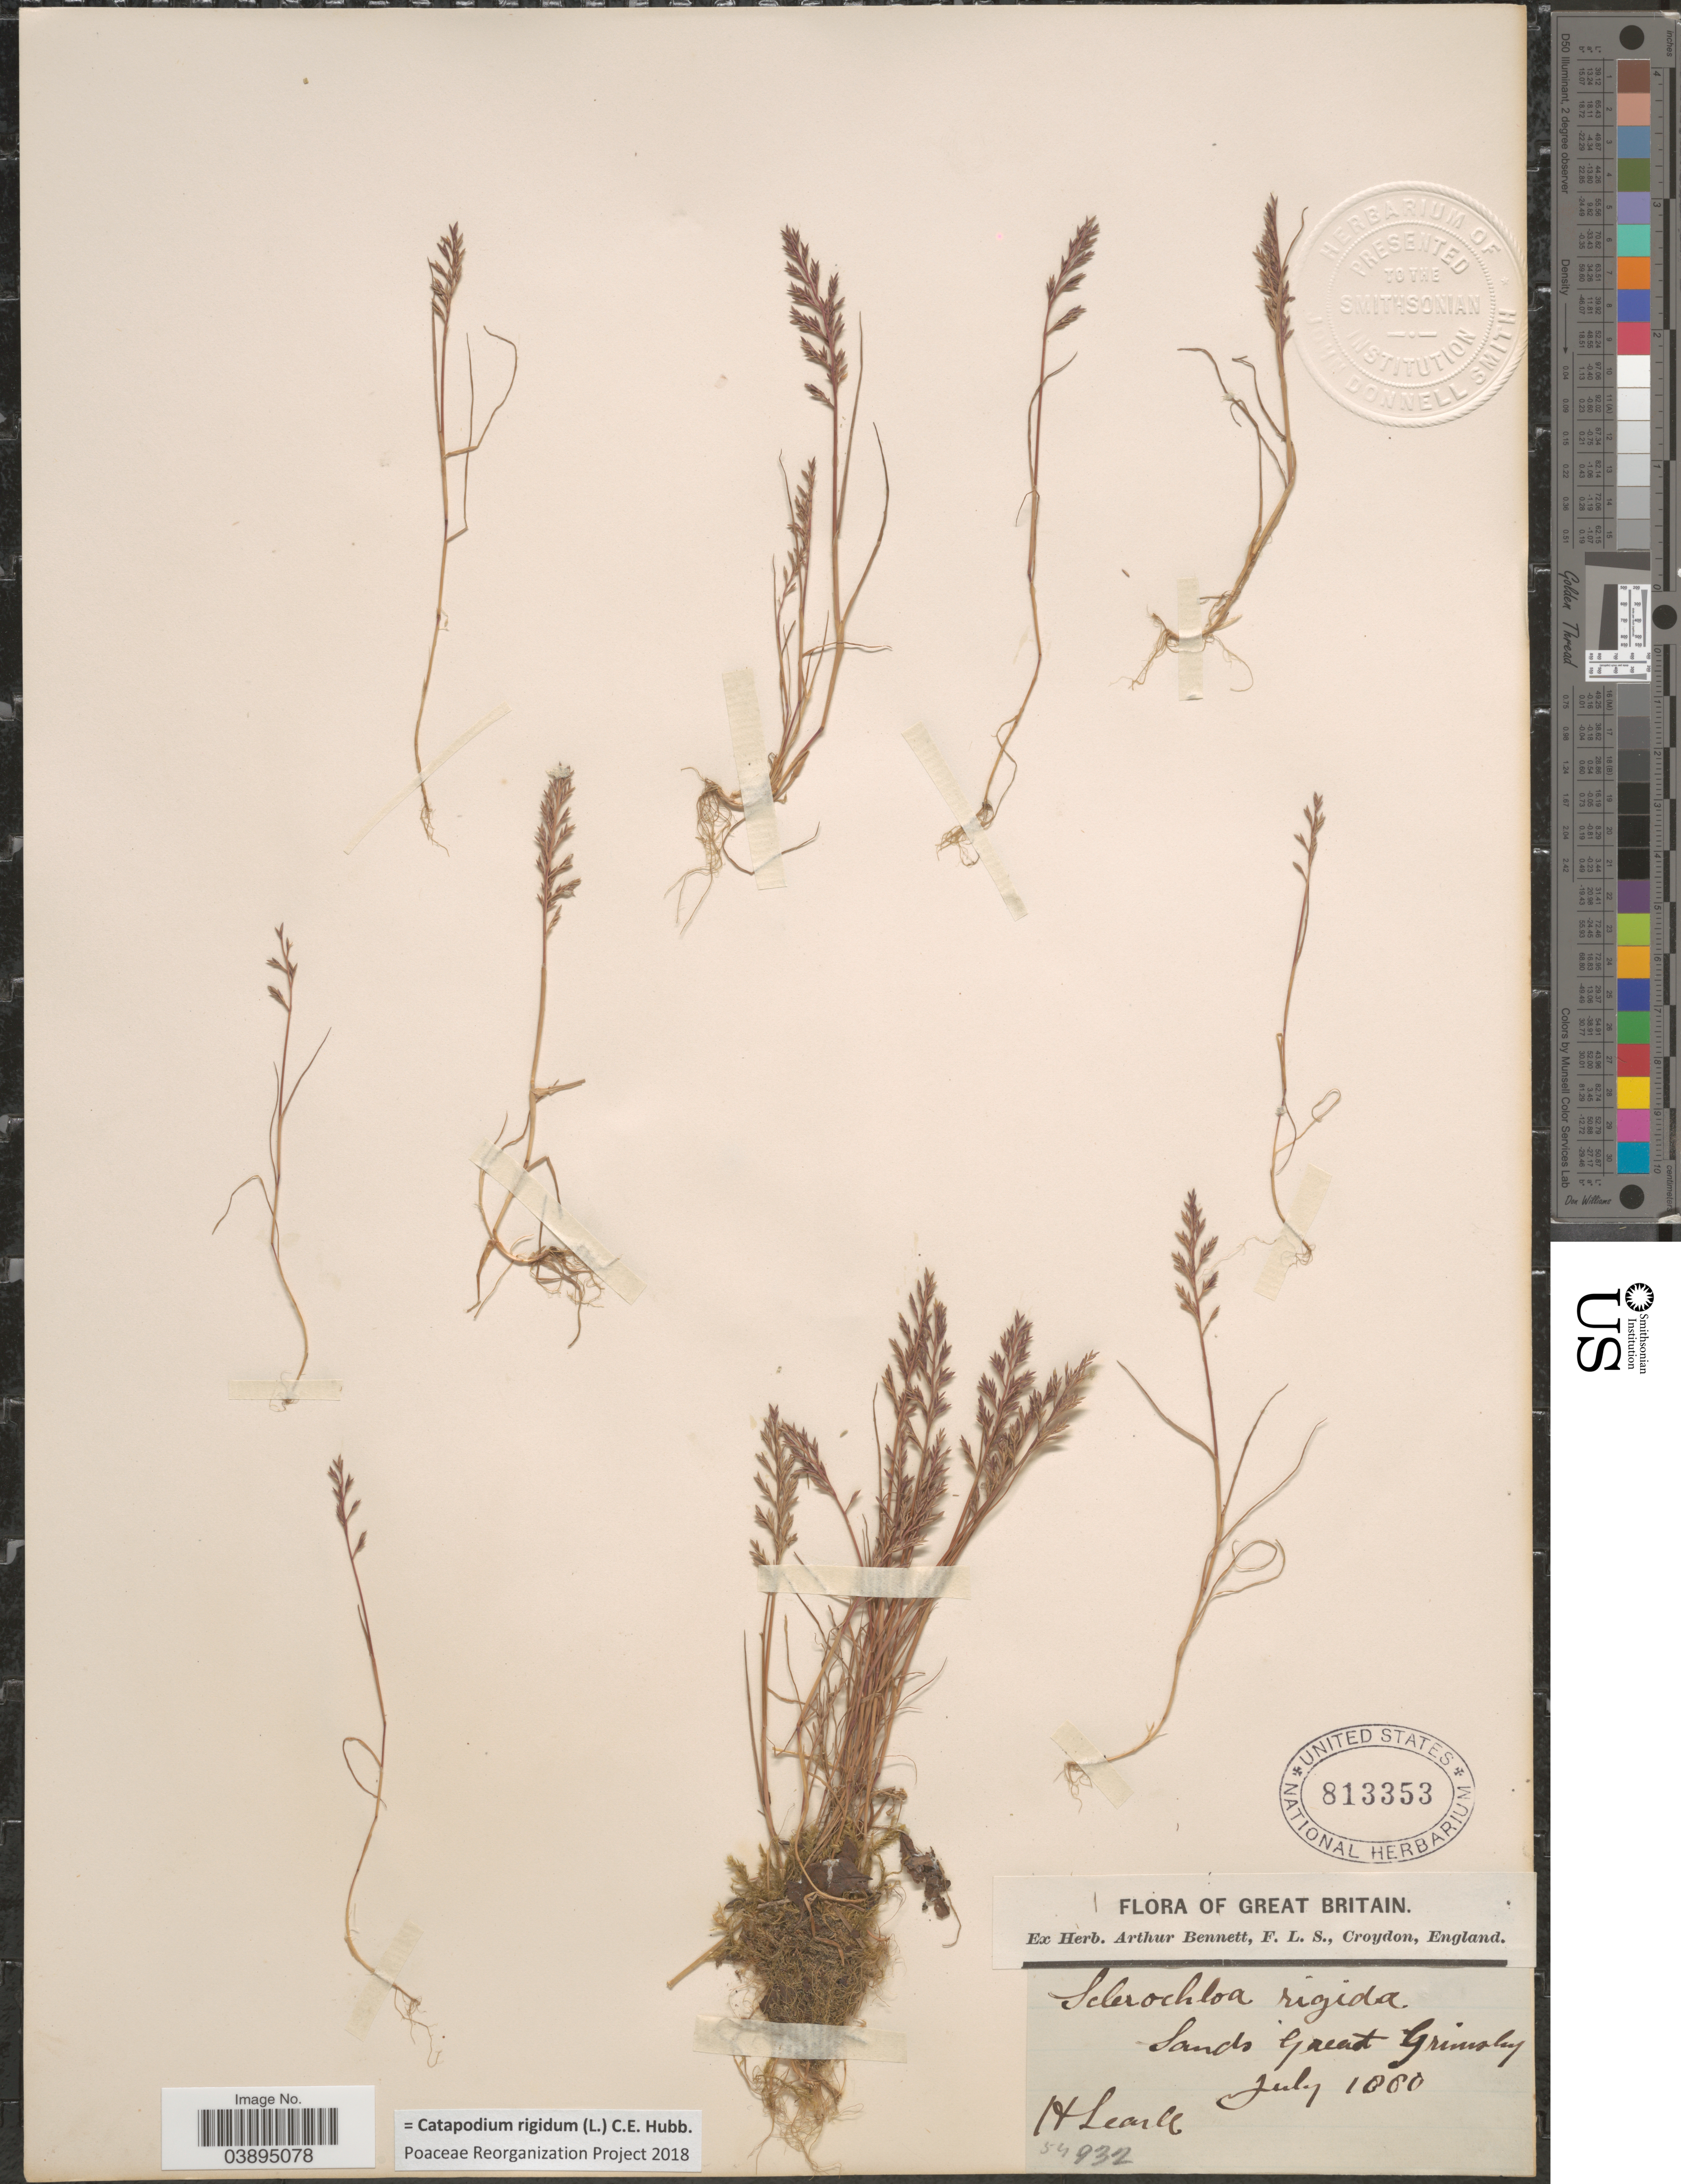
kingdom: Plantae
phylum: Tracheophyta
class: Liliopsida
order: Poales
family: Poaceae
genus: Catapodium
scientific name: Catapodium rigidum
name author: (L.) C.E. Hubb.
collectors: H. Learle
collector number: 932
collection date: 1880-07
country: United Kingdom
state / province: England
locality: Great Britain. Sands Great Grimsby.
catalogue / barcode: US 813353